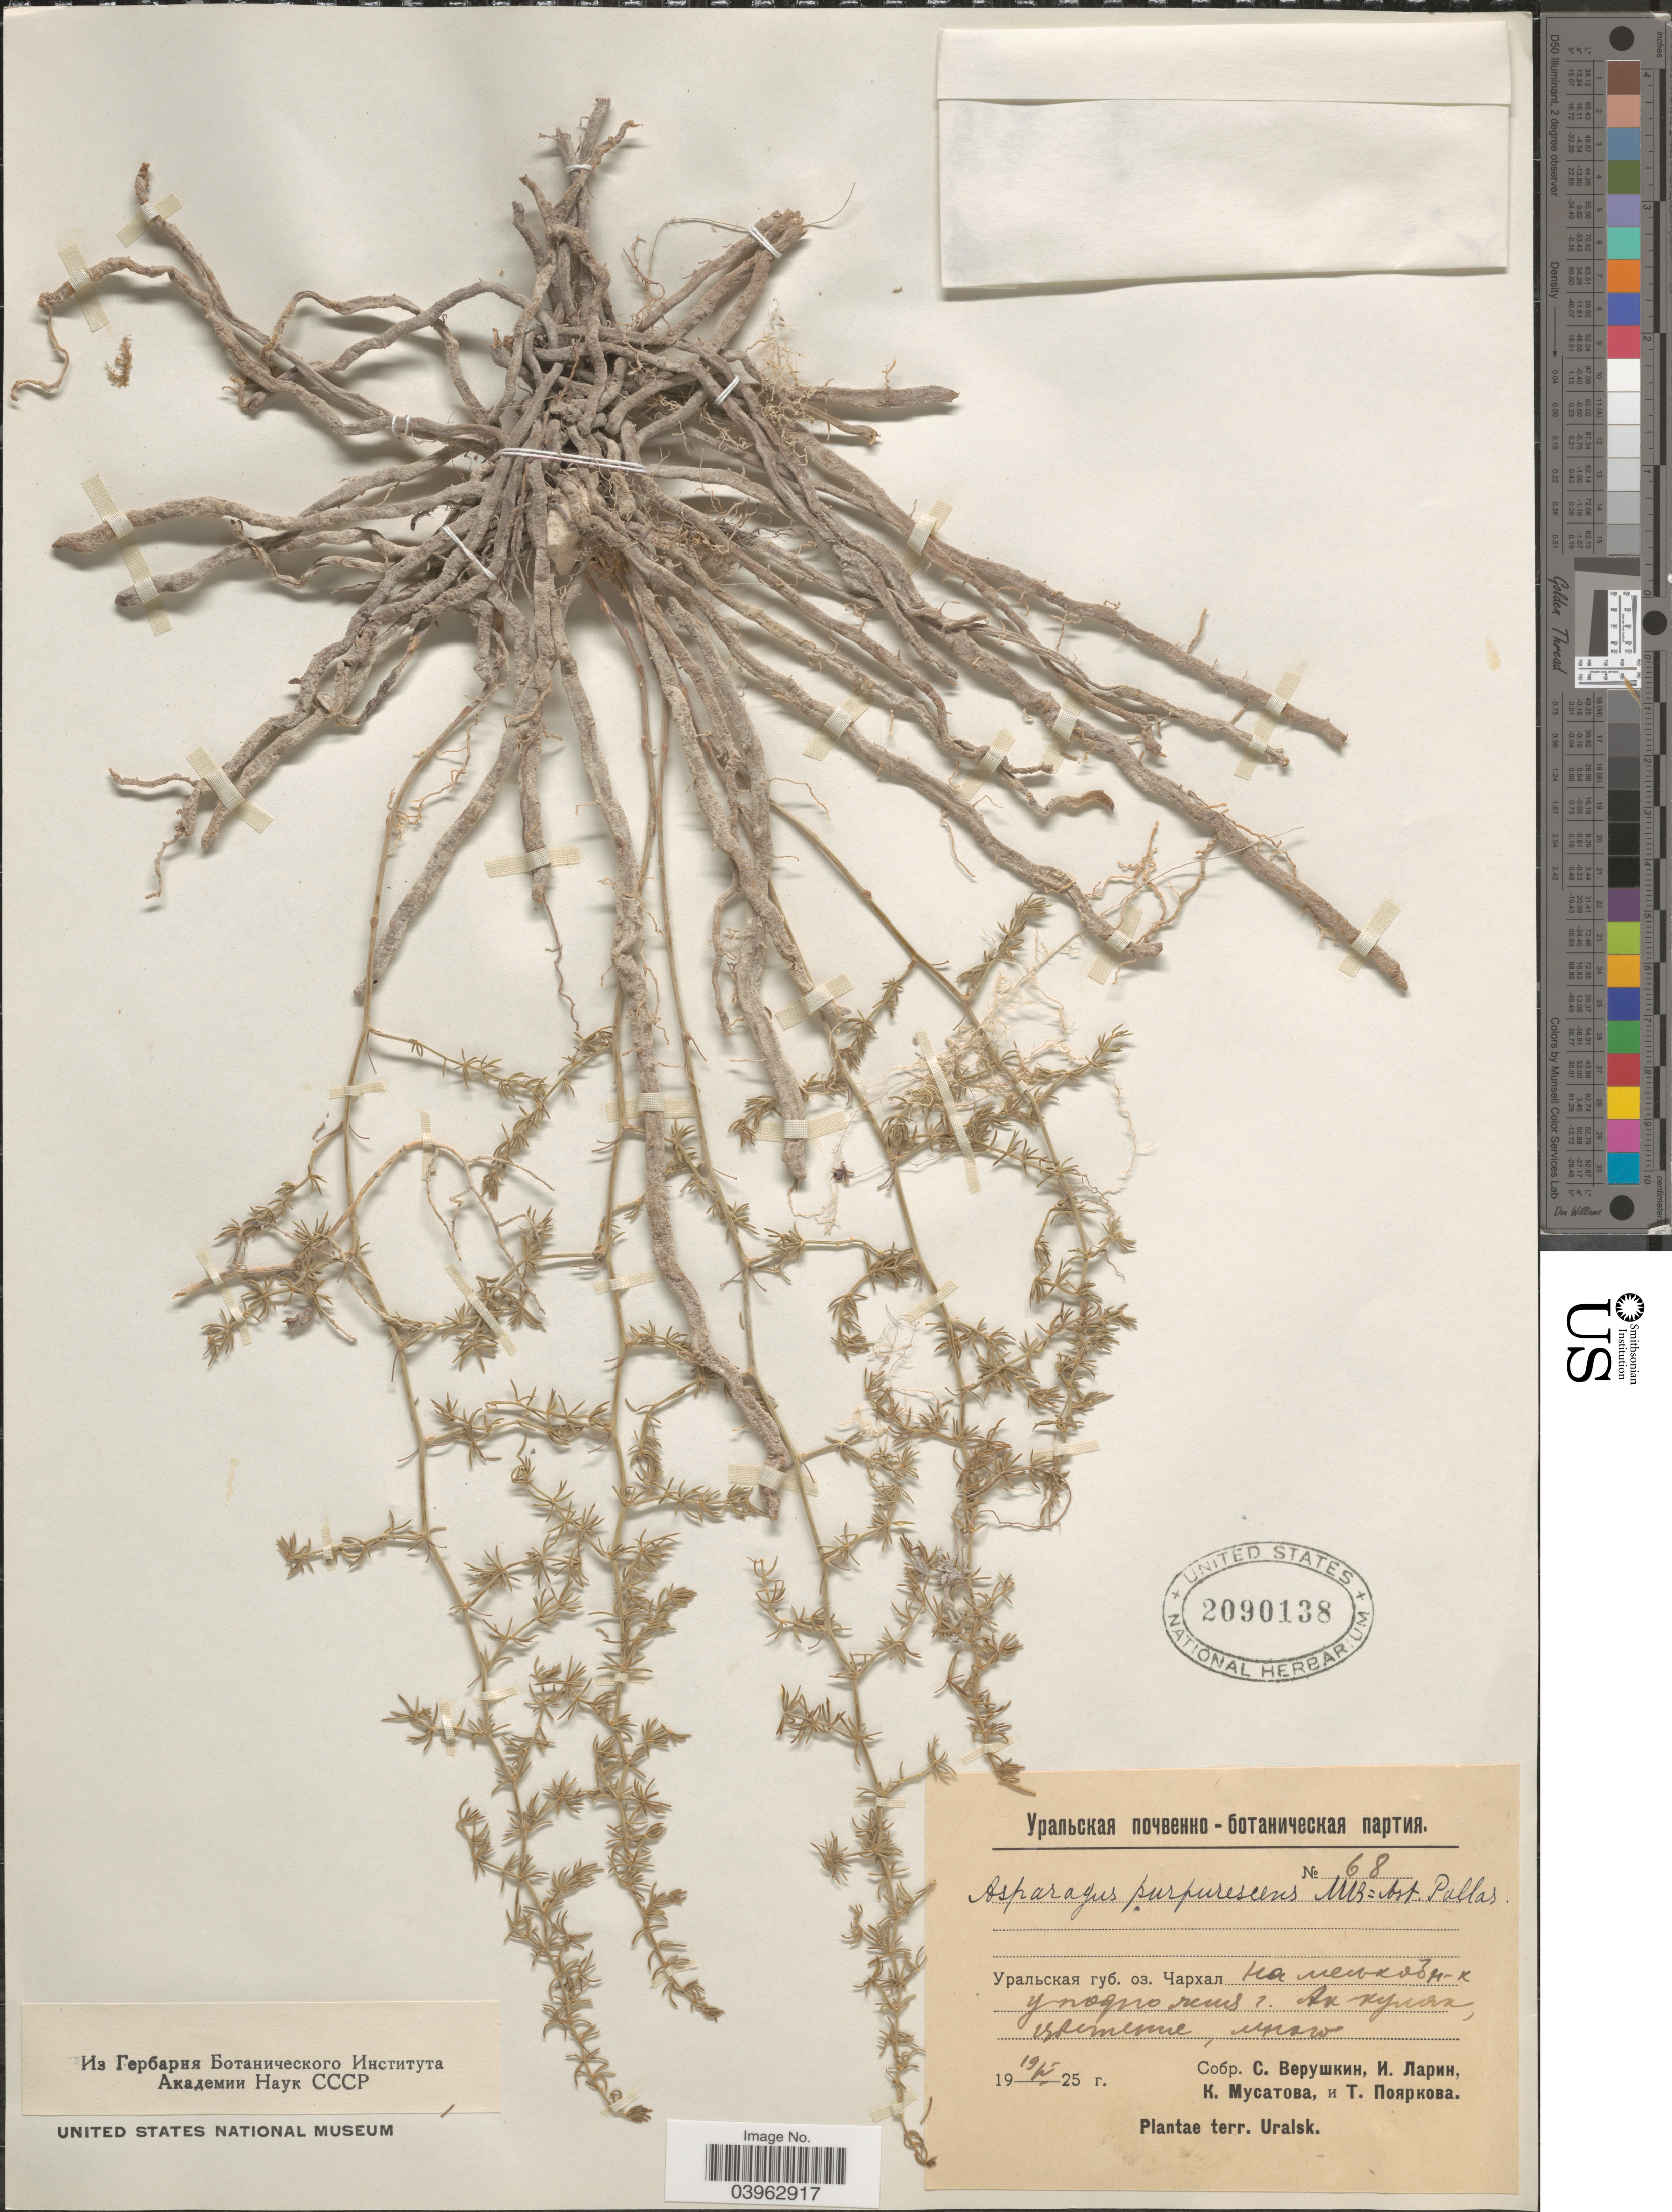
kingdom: Plantae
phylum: Tracheophyta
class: Liliopsida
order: Asparagales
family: Asparagaceae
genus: Asparagus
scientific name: Asparagus purpurascens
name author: M. Bieb. ex Baker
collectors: S. Verushkin, I. Larin, K. Musatova & T. Poyarkova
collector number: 68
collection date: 1925-05-19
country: Kazakhstan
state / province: East Kazakhstan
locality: Chapkhal Lake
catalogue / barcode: US 2090138